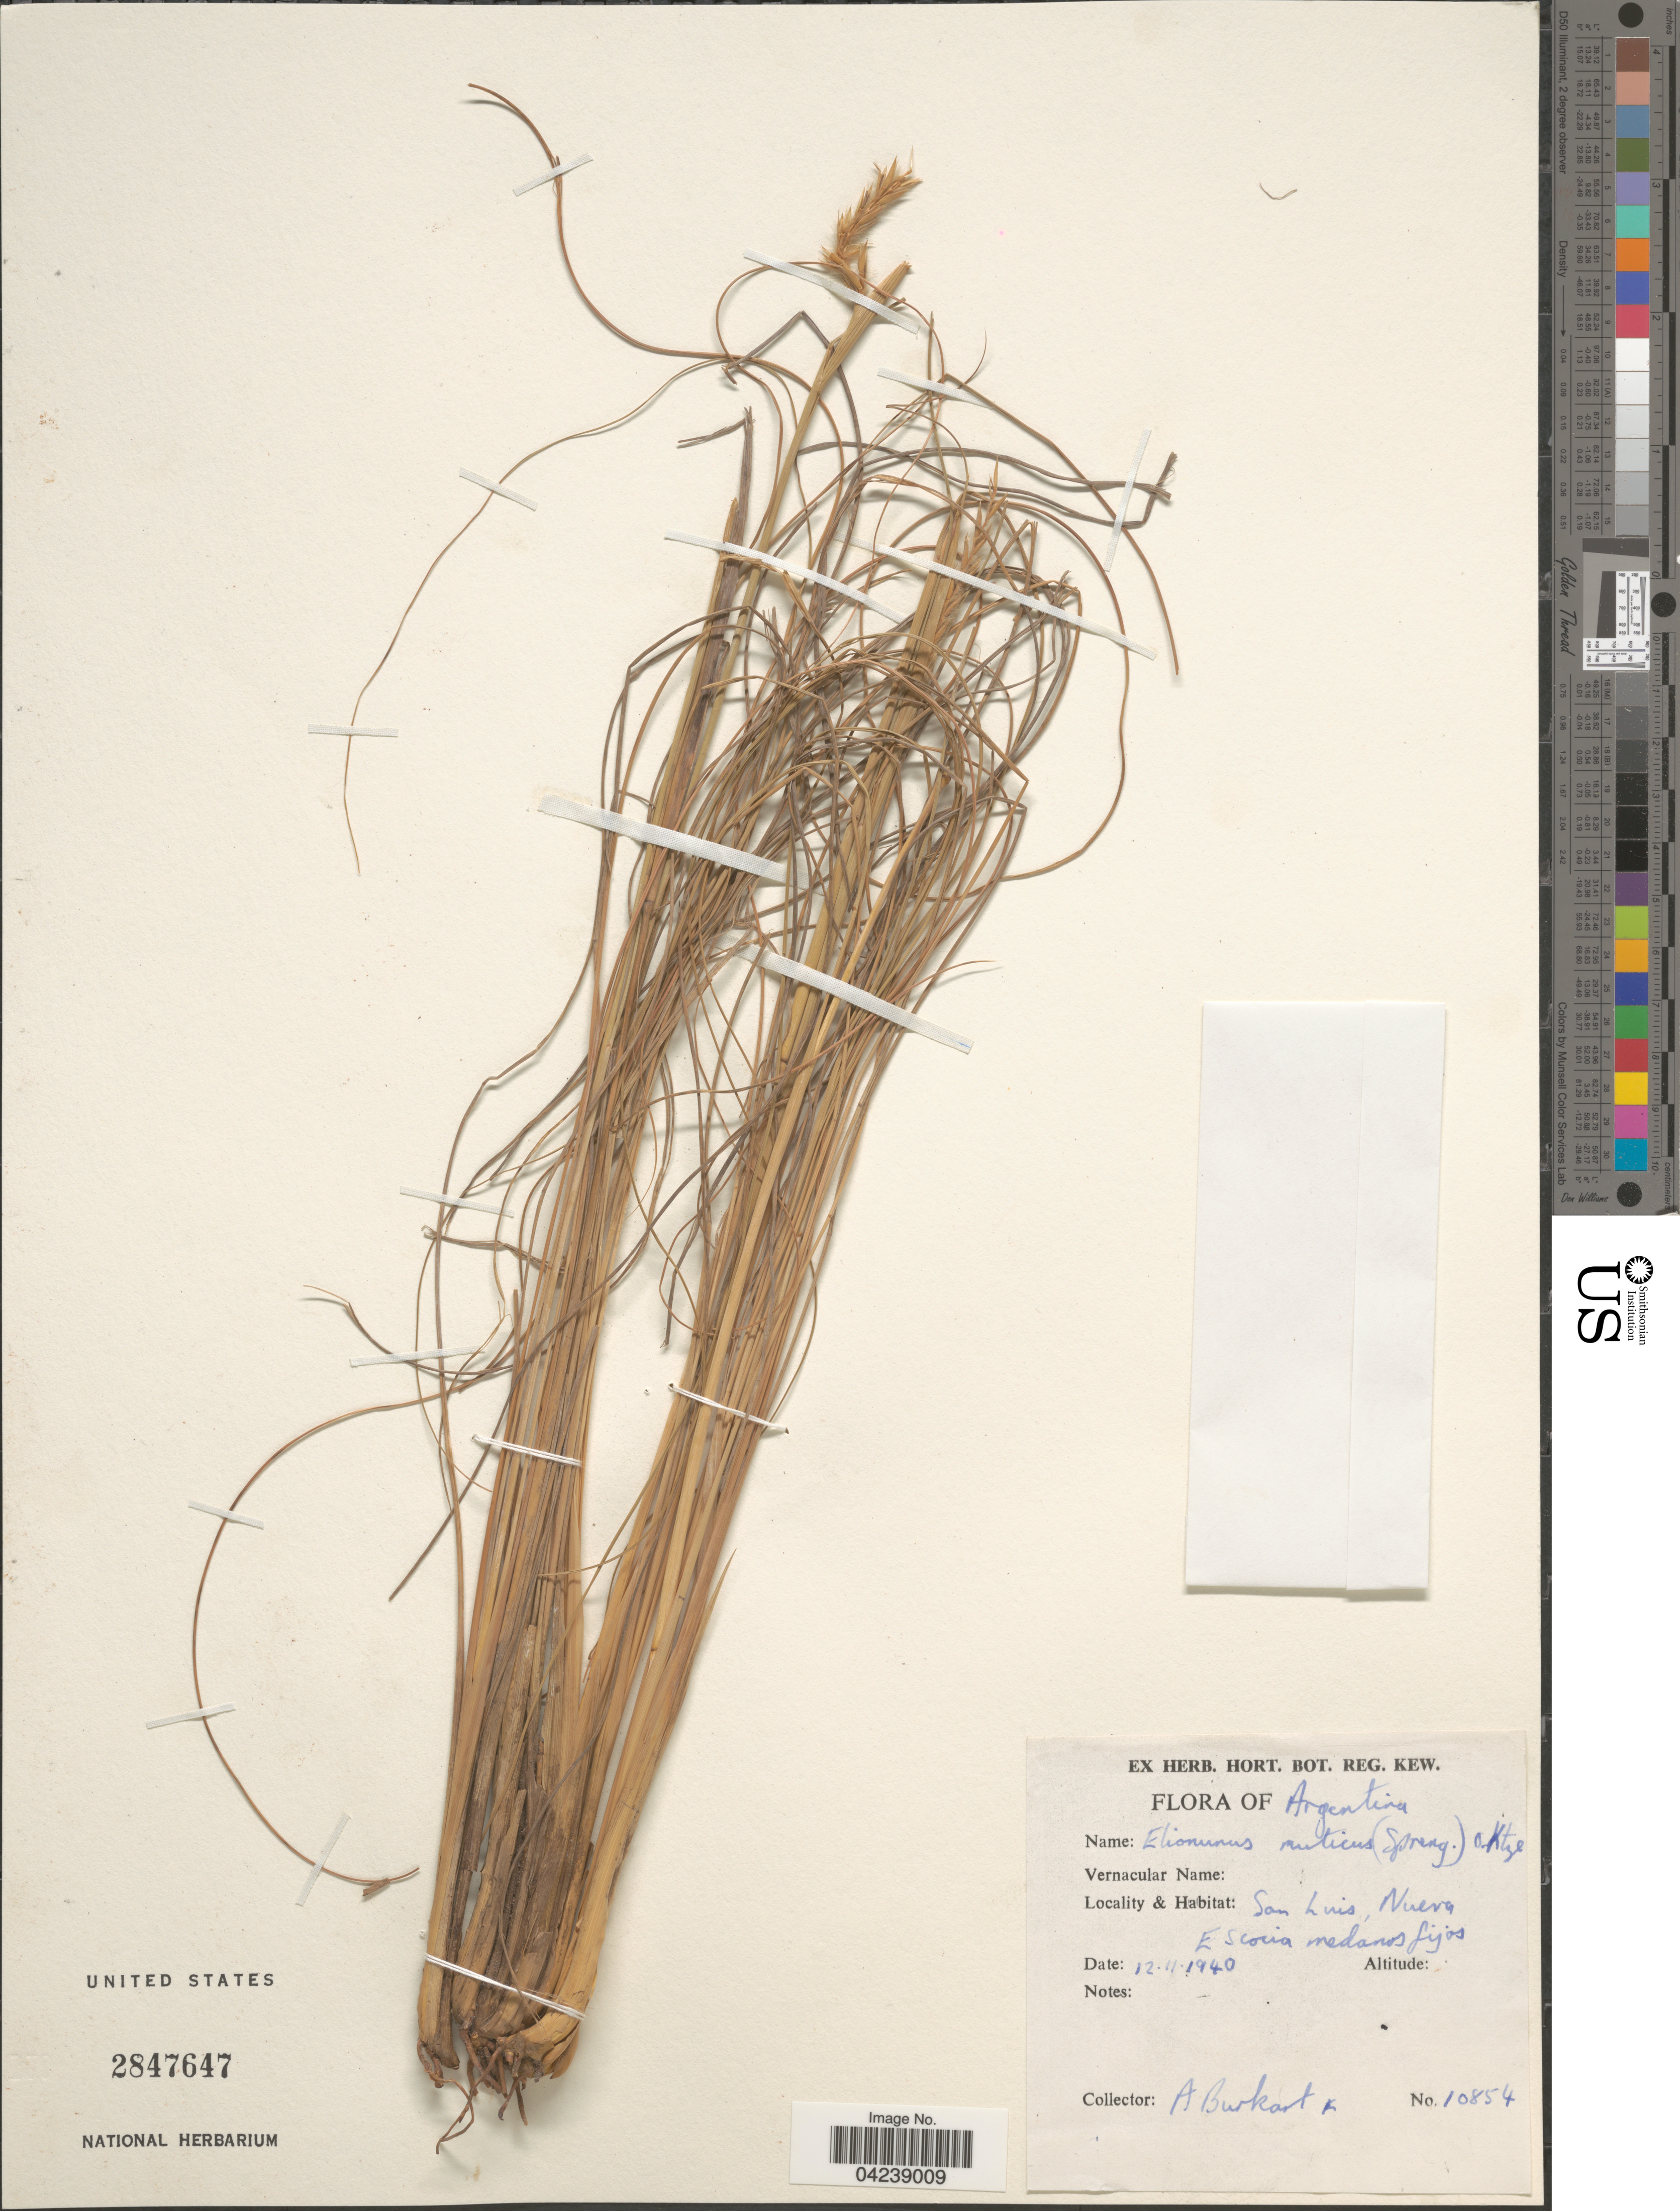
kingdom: Plantae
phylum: Tracheophyta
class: Liliopsida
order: Poales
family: Poaceae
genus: Elionurus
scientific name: Elionurus muticus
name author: (Spreng.) Kuntze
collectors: A. E. Burkart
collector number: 10854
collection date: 1940-11-12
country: Argentina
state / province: San Luis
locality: Nueva Escocia medanos fijos.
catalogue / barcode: US 2847647